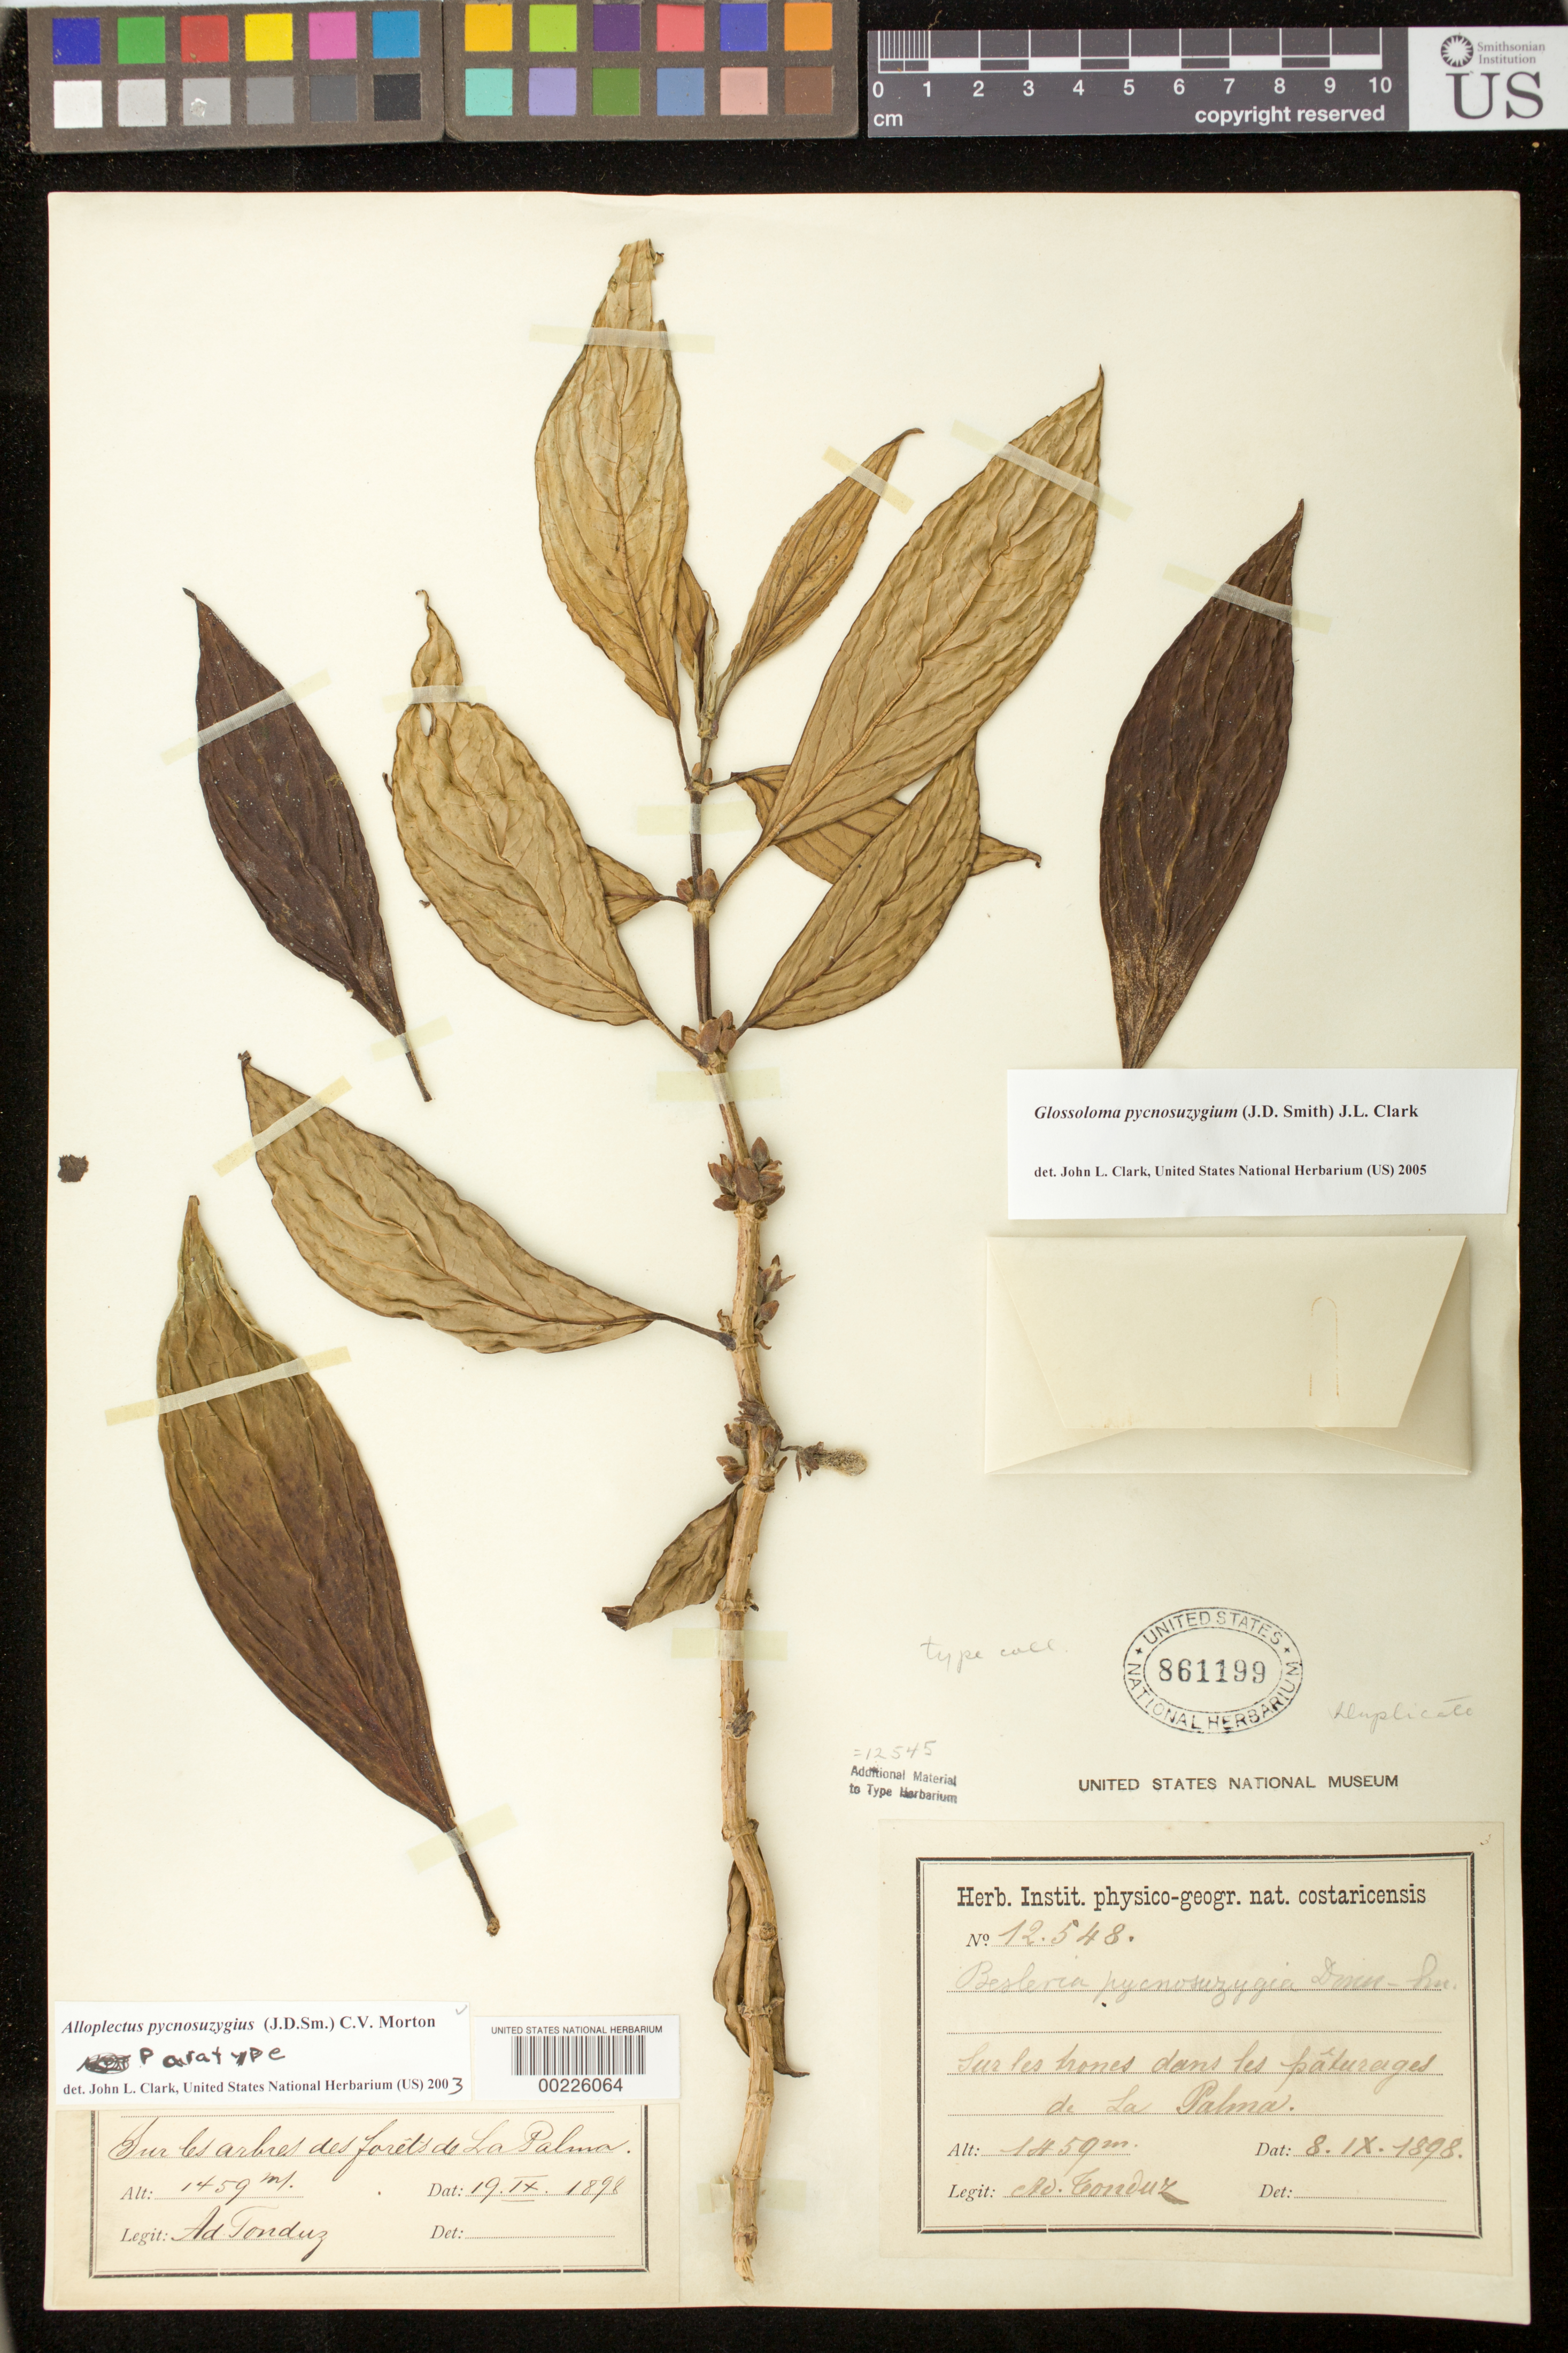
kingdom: Plantae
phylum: Tracheophyta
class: Magnoliopsida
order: Lamiales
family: Gesneriaceae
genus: Glossoloma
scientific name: Glossoloma pycnosuzygium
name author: (Donn. Sm.) J.L. Clark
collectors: A. Tonduz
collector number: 12548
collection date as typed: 08 Sep 1898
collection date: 1898-09-08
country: Costa Rica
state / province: San José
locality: La Palma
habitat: Above the crown in the pastures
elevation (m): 1459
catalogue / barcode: US 861199